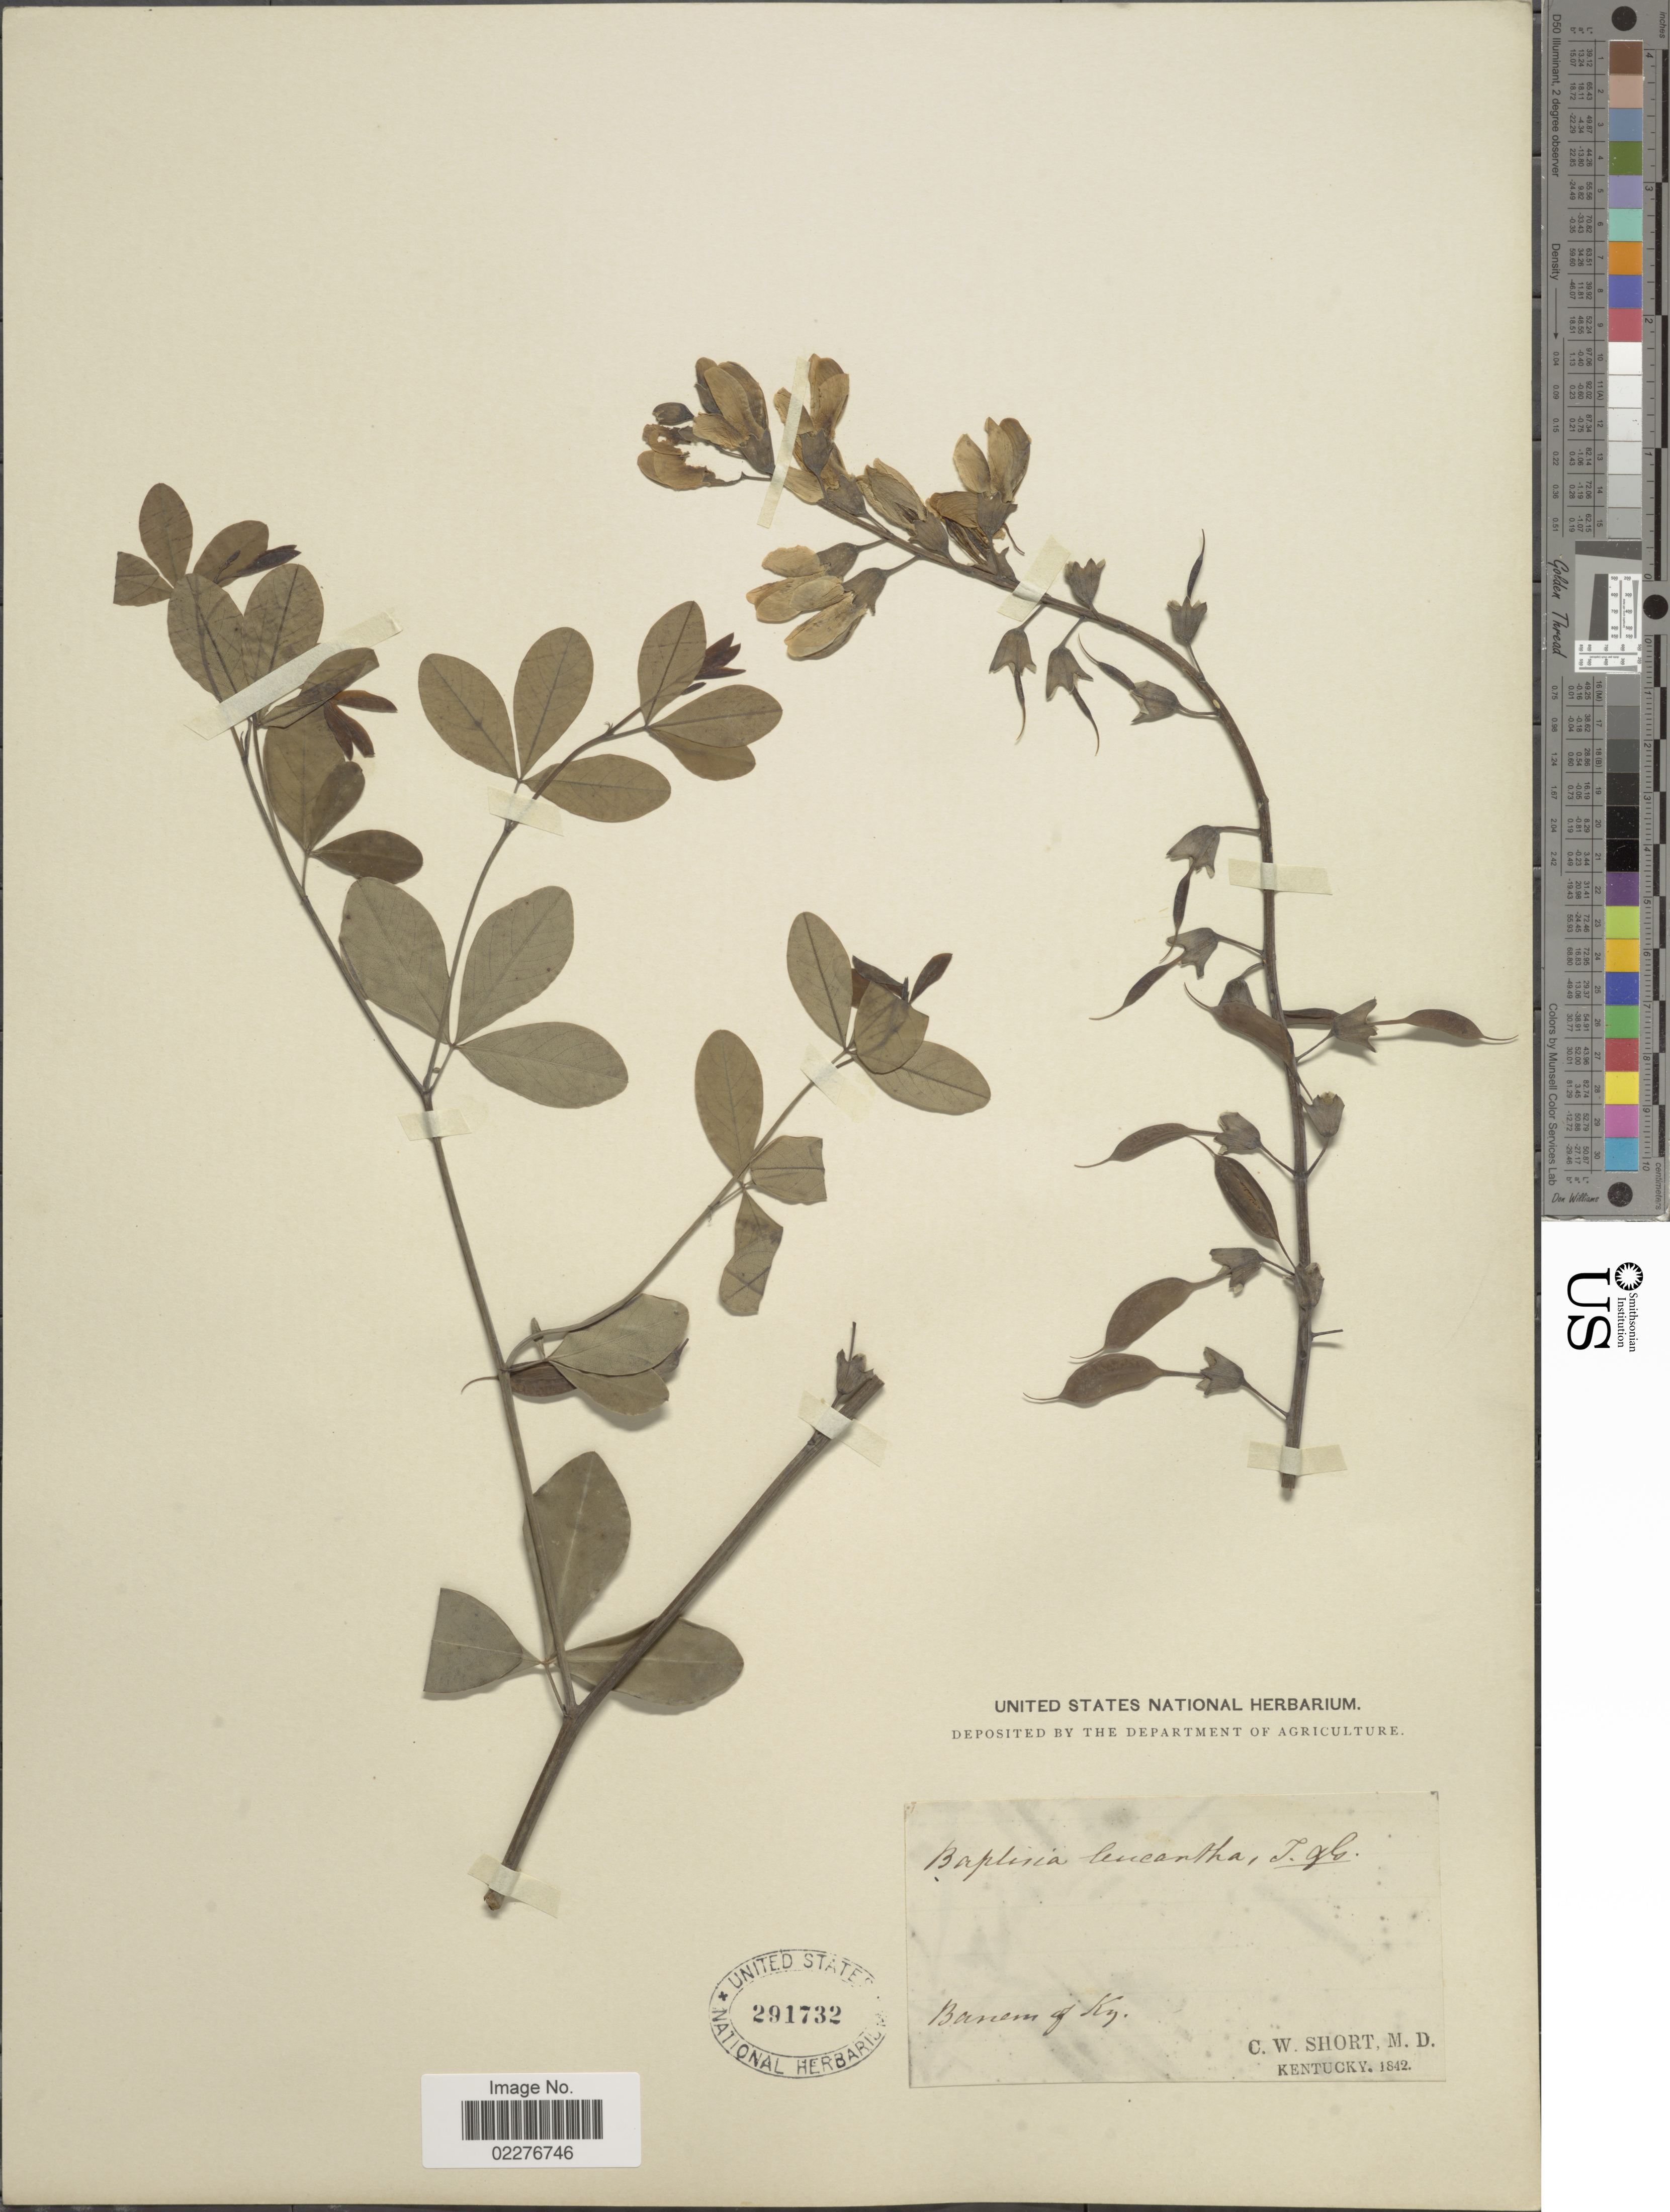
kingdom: Plantae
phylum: Tracheophyta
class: Magnoliopsida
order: Fabales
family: Fabaceae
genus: Baptisia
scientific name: Baptisia leucantha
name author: Torr. & A. Gray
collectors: C. W. Short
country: United States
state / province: Kentucky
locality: Banem of Ky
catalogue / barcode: US 291732